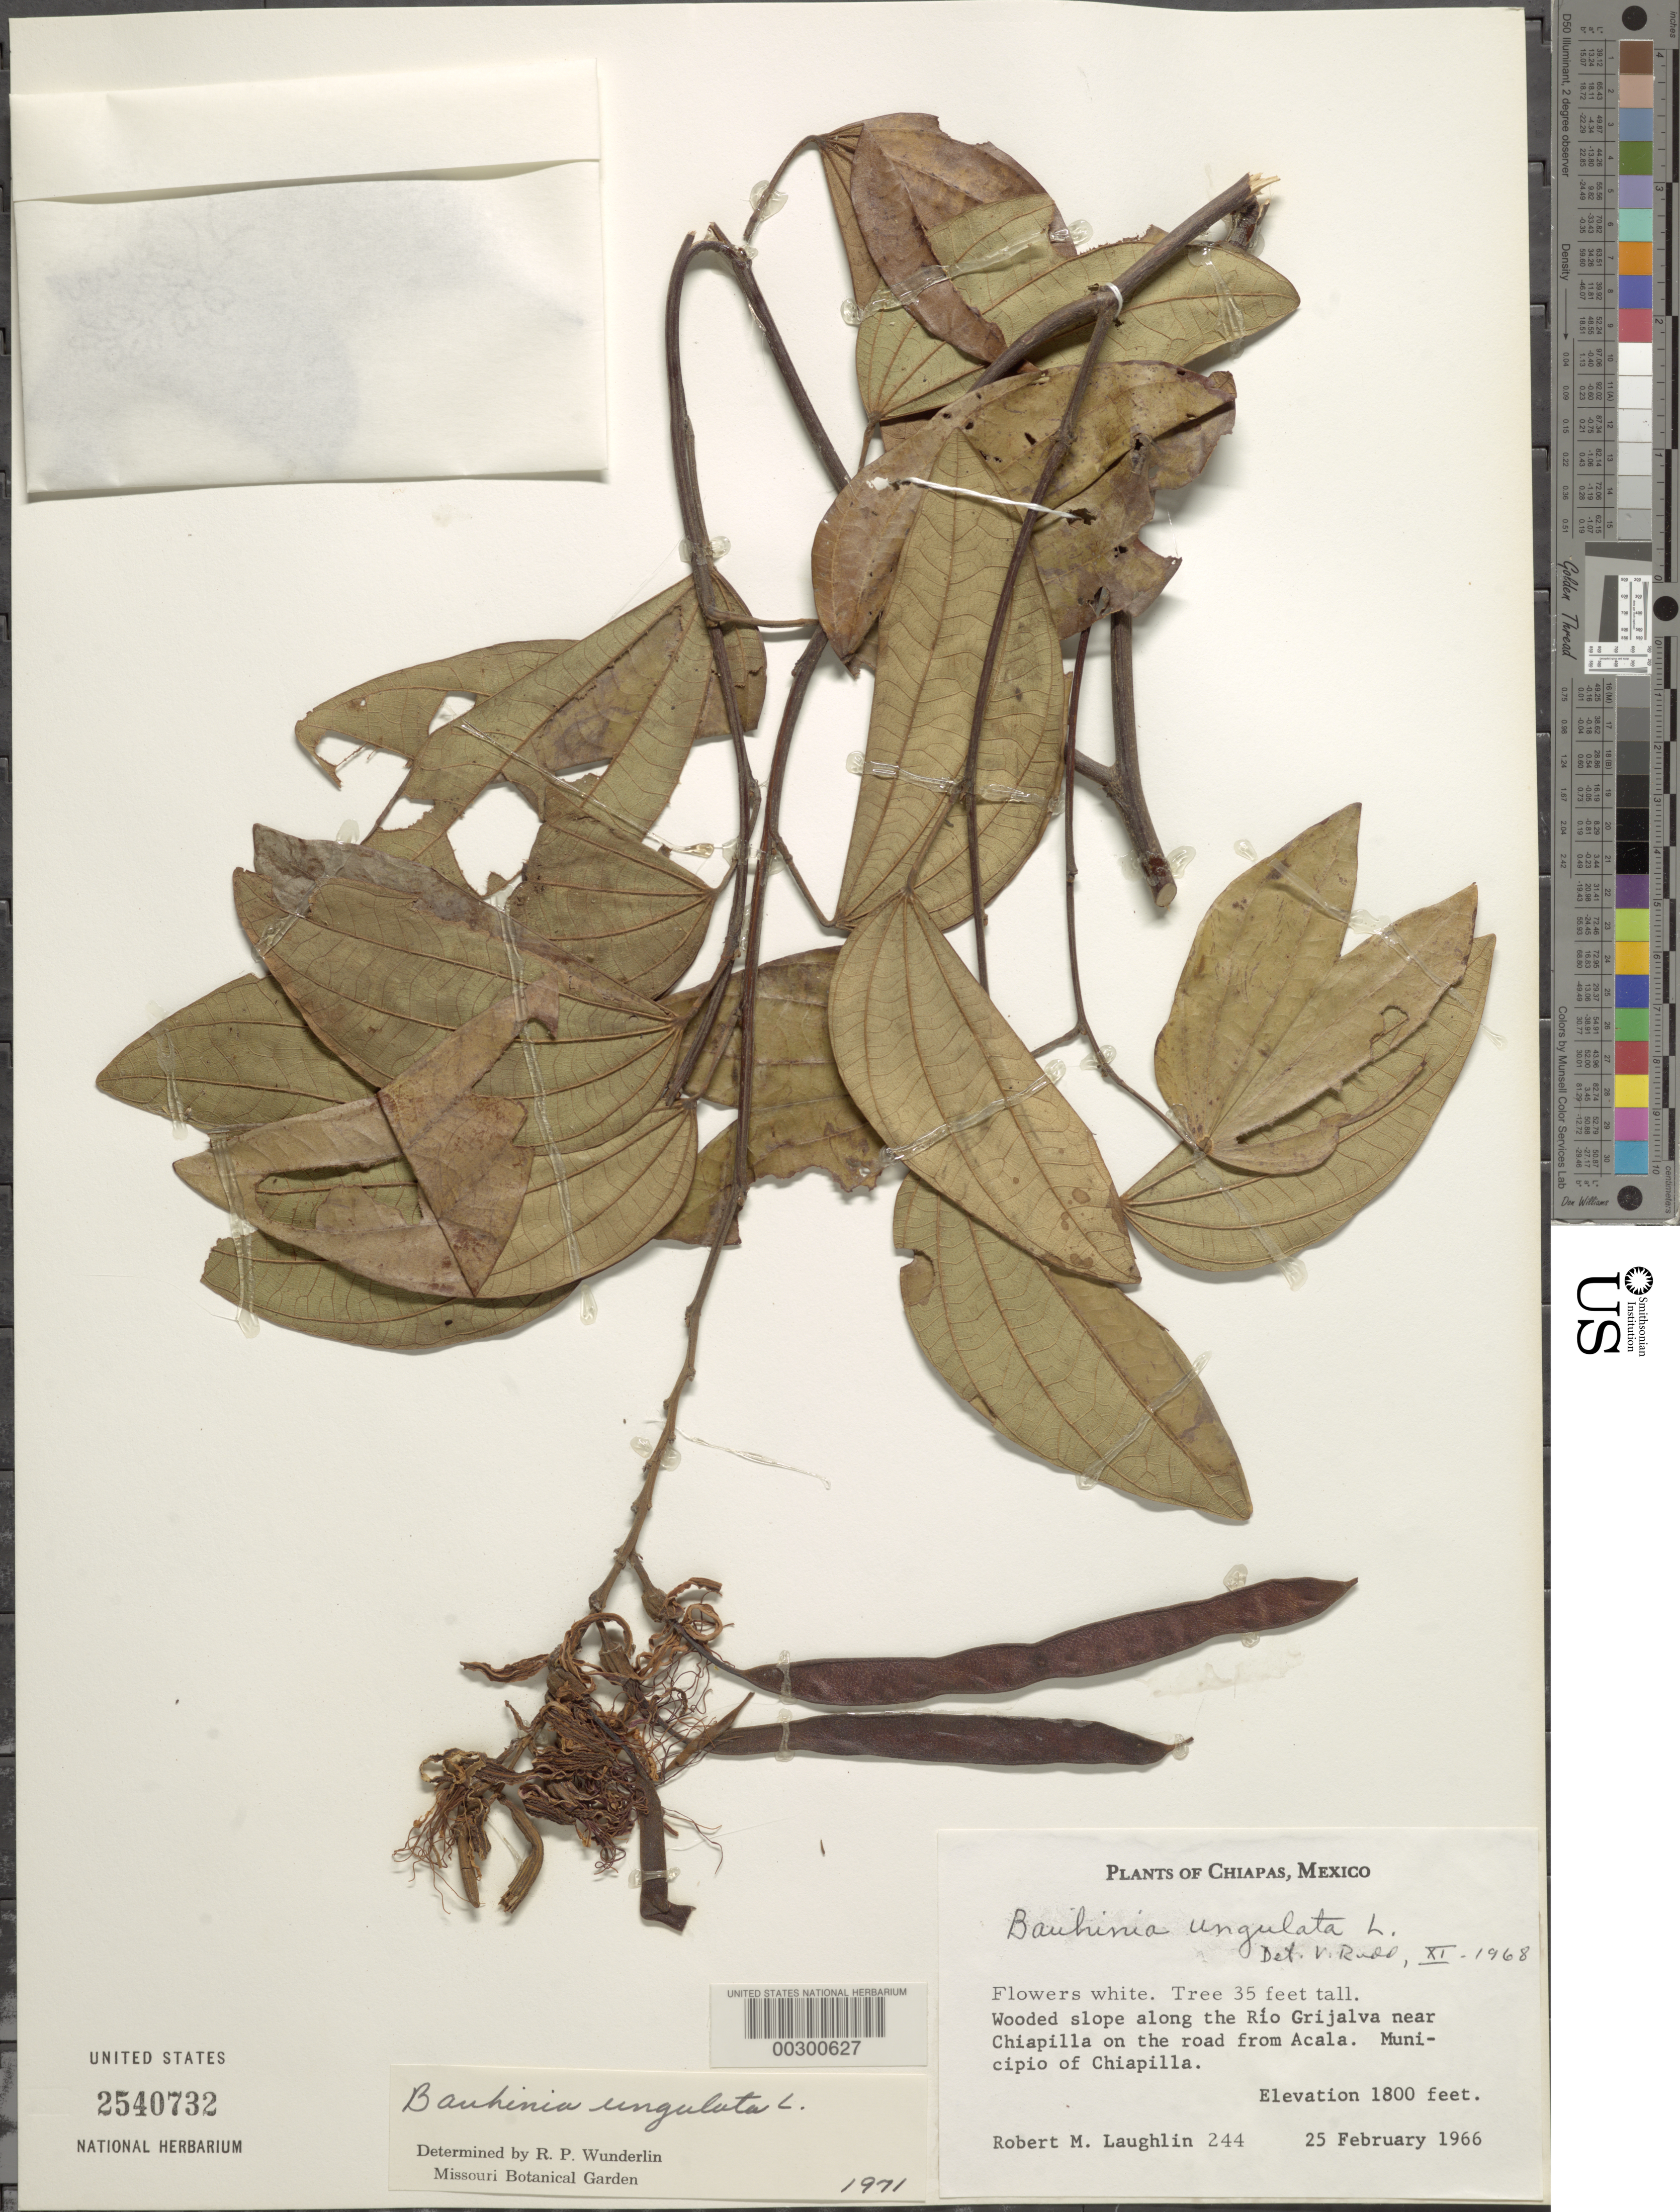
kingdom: Plantae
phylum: Tracheophyta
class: Magnoliopsida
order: Fabales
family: Fabaceae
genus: Bauhinia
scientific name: Bauhinia ungulata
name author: L.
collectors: R. M. Laughlin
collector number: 244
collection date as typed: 25 Feb 1966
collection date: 1966-02-25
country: Mexico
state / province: Chiapas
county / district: Chiapilla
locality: Along the Rio Grijalva near Chiapilla on the road from Acala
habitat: Wooded slope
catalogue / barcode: US 2540732